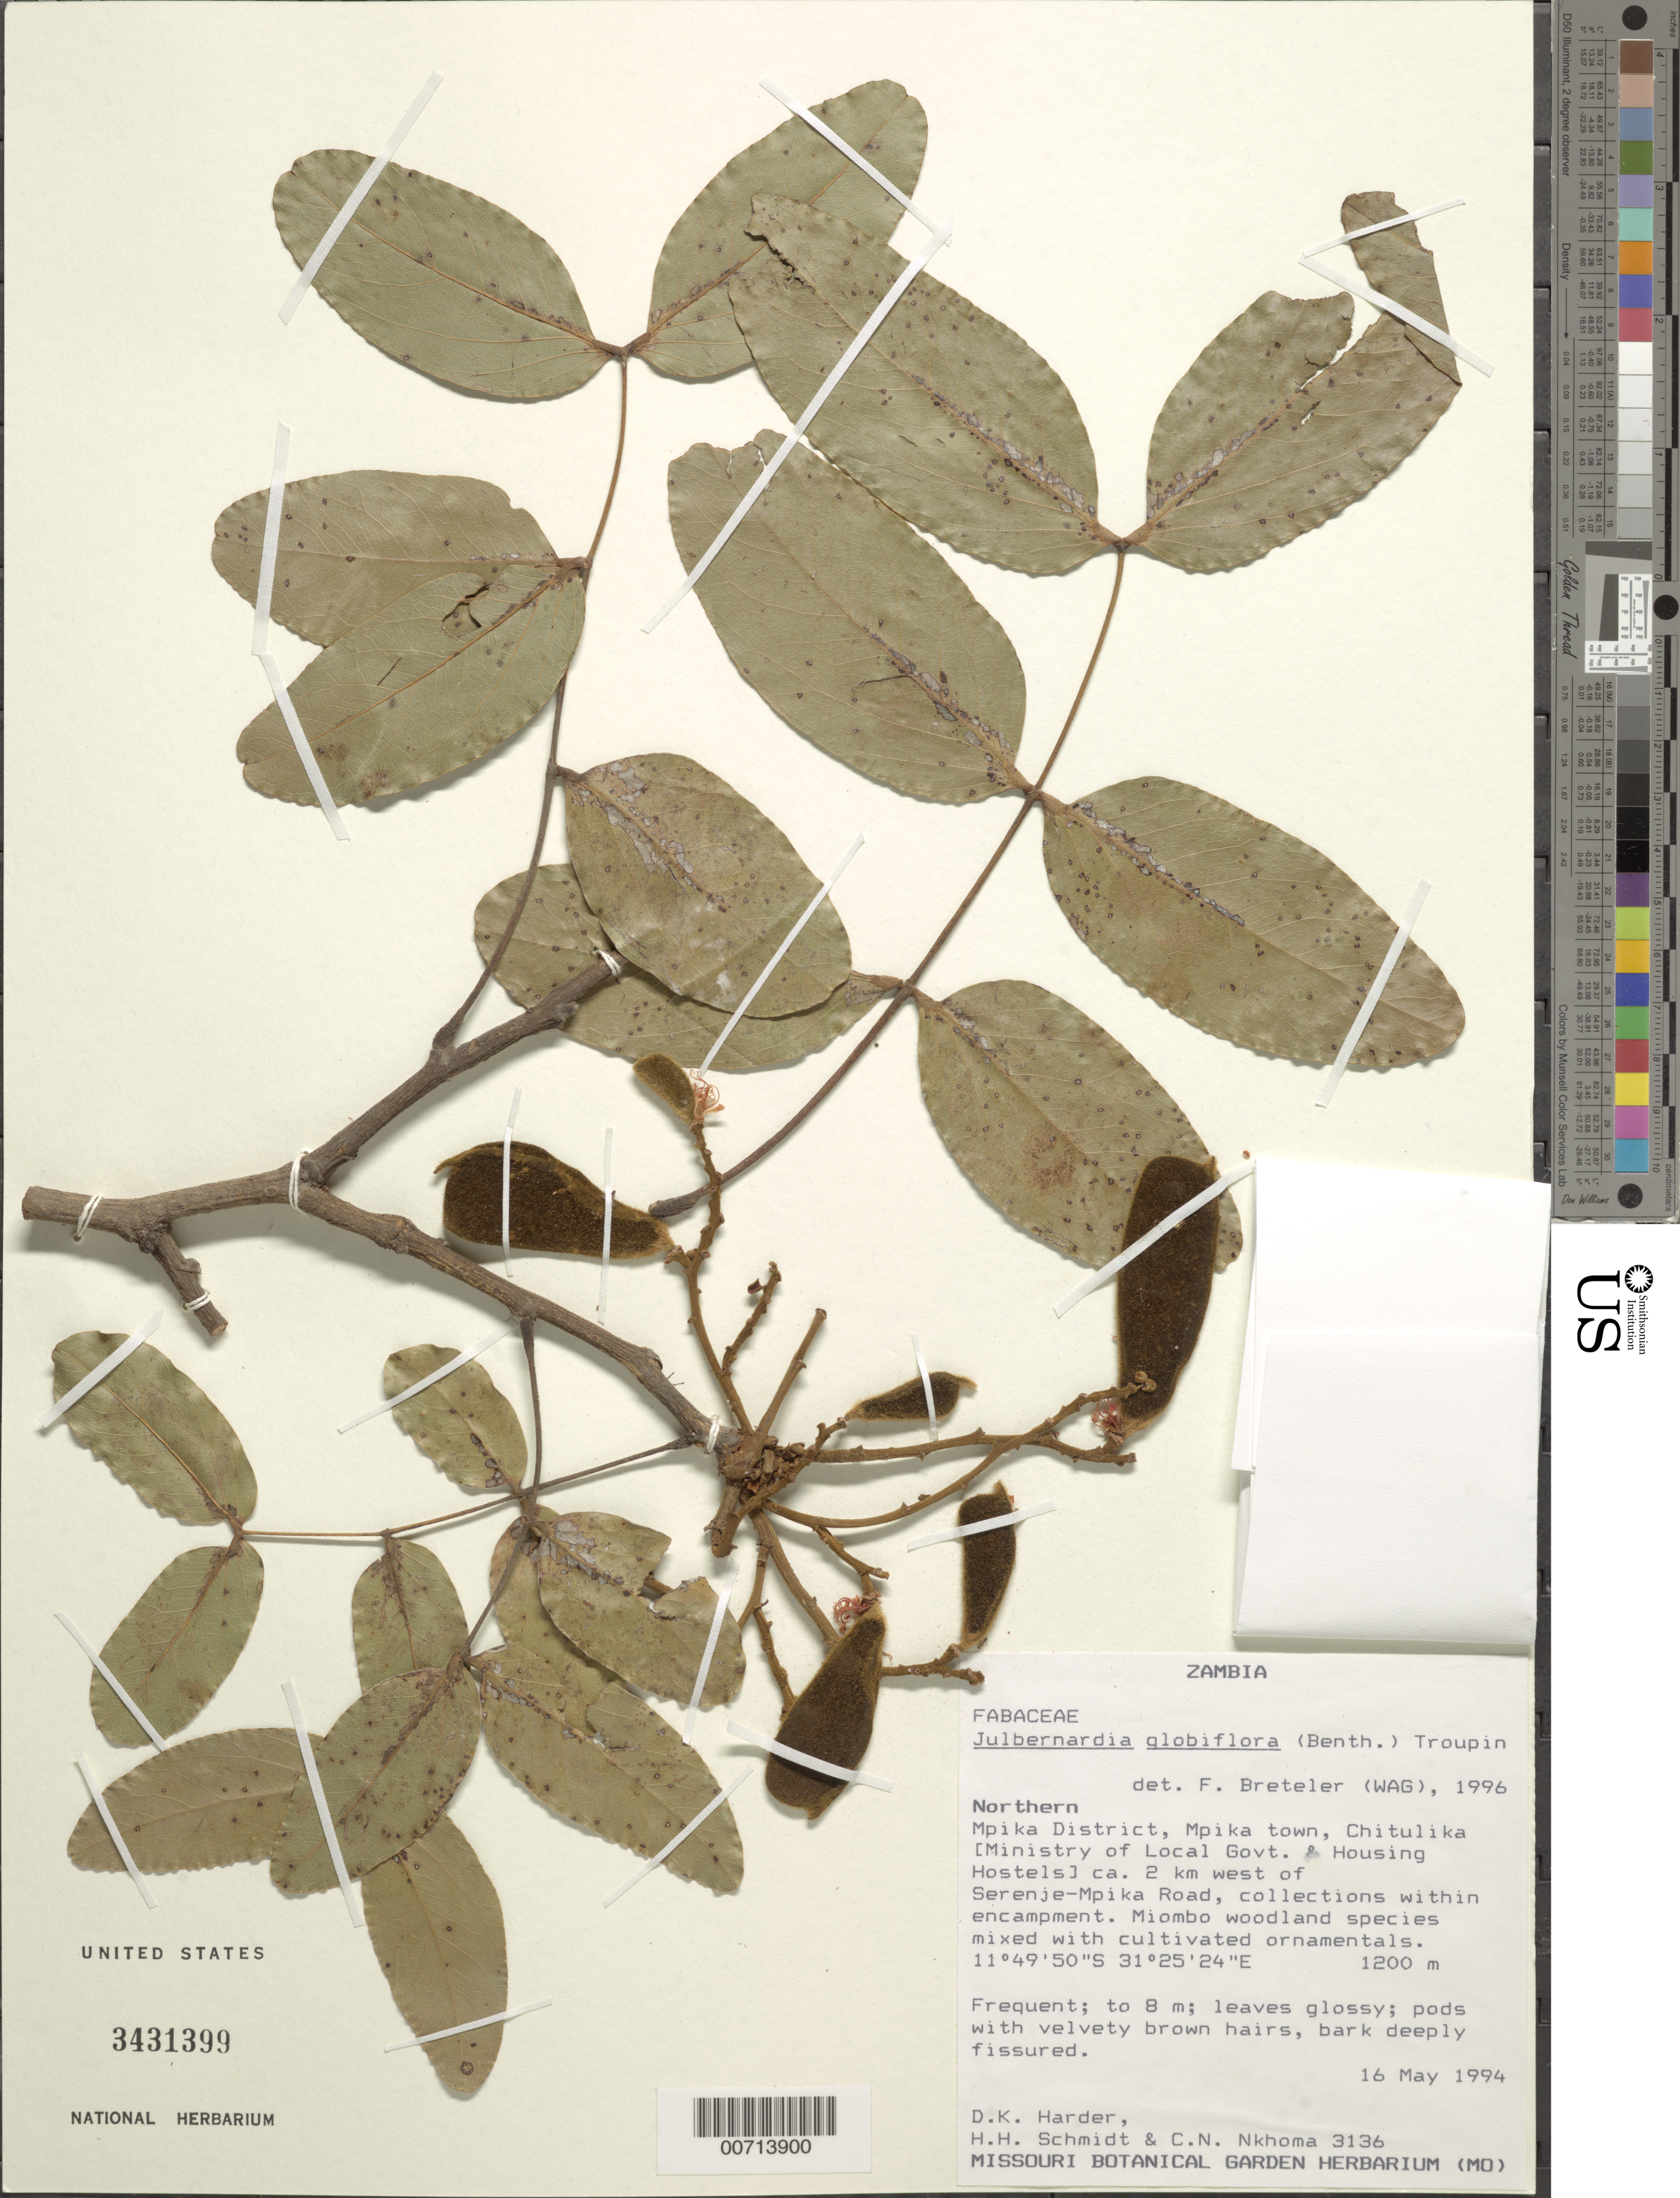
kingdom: Plantae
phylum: Tracheophyta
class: Magnoliopsida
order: Fabales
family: Fabaceae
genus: Julbernardia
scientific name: Julbernardia globiflora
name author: (Benth.) Troupin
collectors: D. Harder, H. H. Schmidt & C. Nkhoma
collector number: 3136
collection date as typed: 16 May 1994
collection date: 1994-05-16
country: Zambia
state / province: Northern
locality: Mpika Dist., Mpika town, Chitulika, W of Serenje-Mpika Road.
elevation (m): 1200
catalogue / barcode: US 3431399